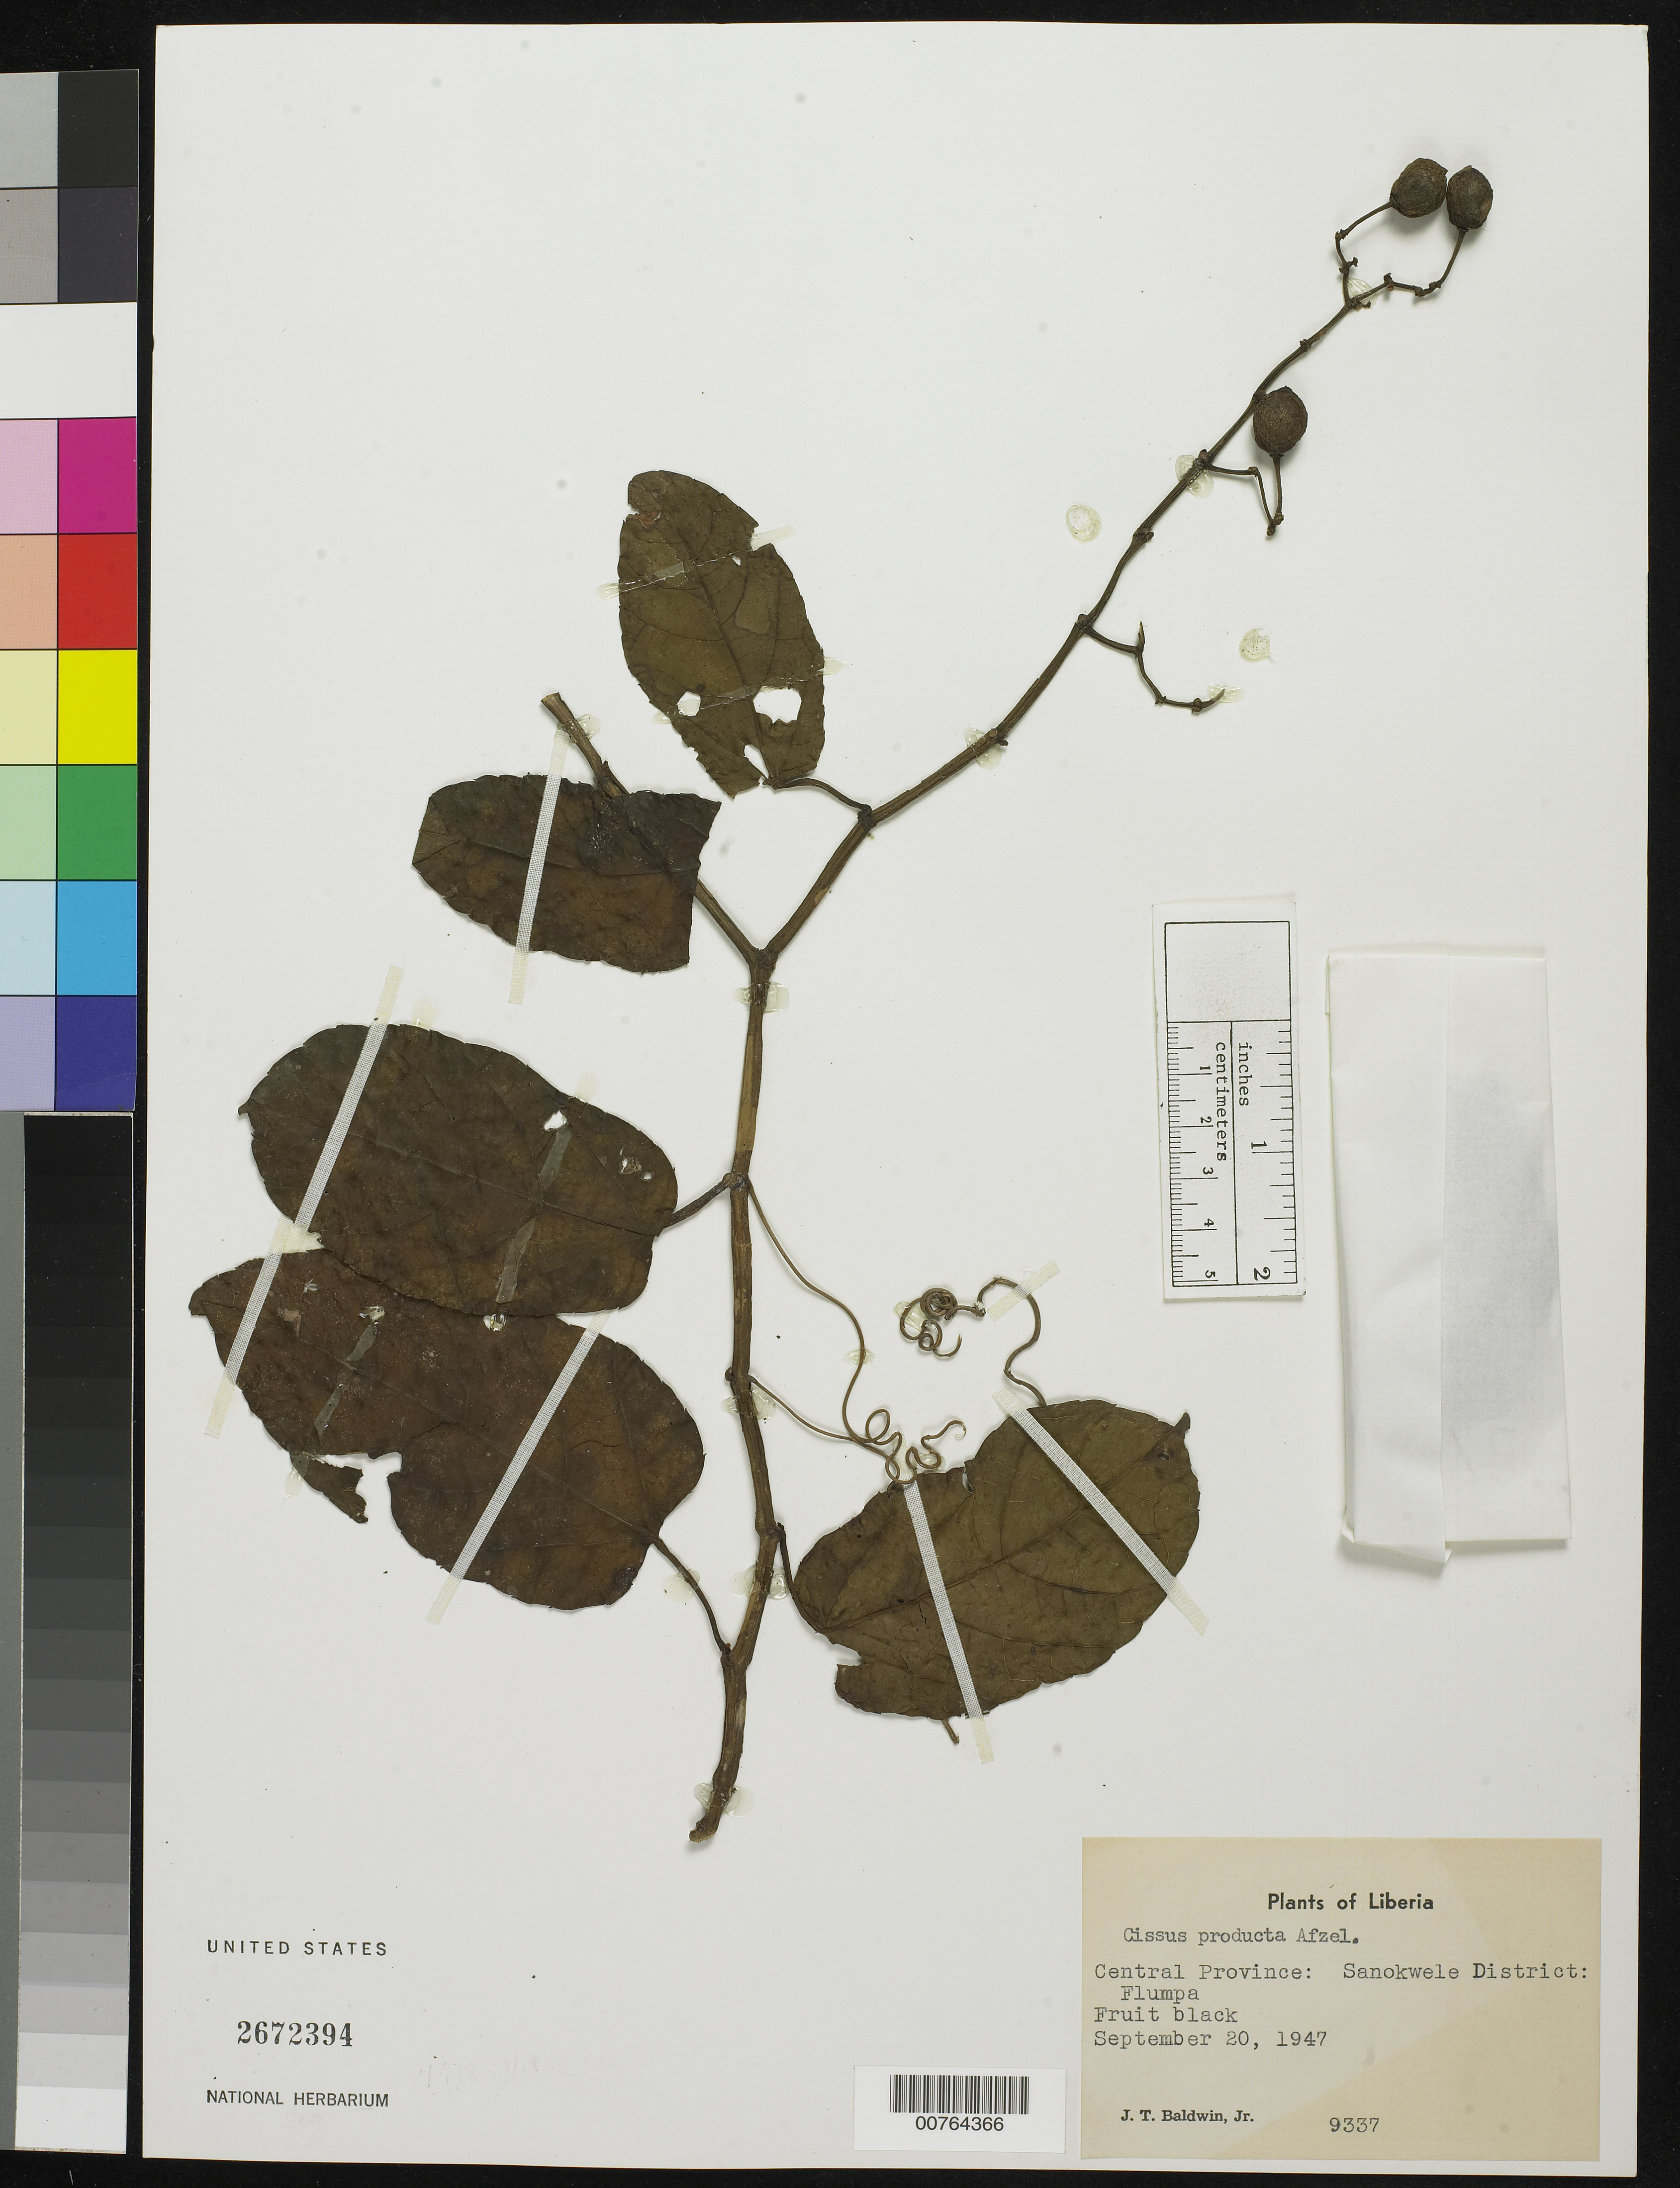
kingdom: Plantae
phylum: Tracheophyta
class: Magnoliopsida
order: Vitales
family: Vitaceae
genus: Cissus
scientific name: Cissus producta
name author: Afzel.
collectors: J. T. Baldwin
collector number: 9337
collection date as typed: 20 Sep 1947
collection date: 1947-09-20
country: Liberia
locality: Central Province: Sanokwele District: Flumpa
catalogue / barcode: US 2672394